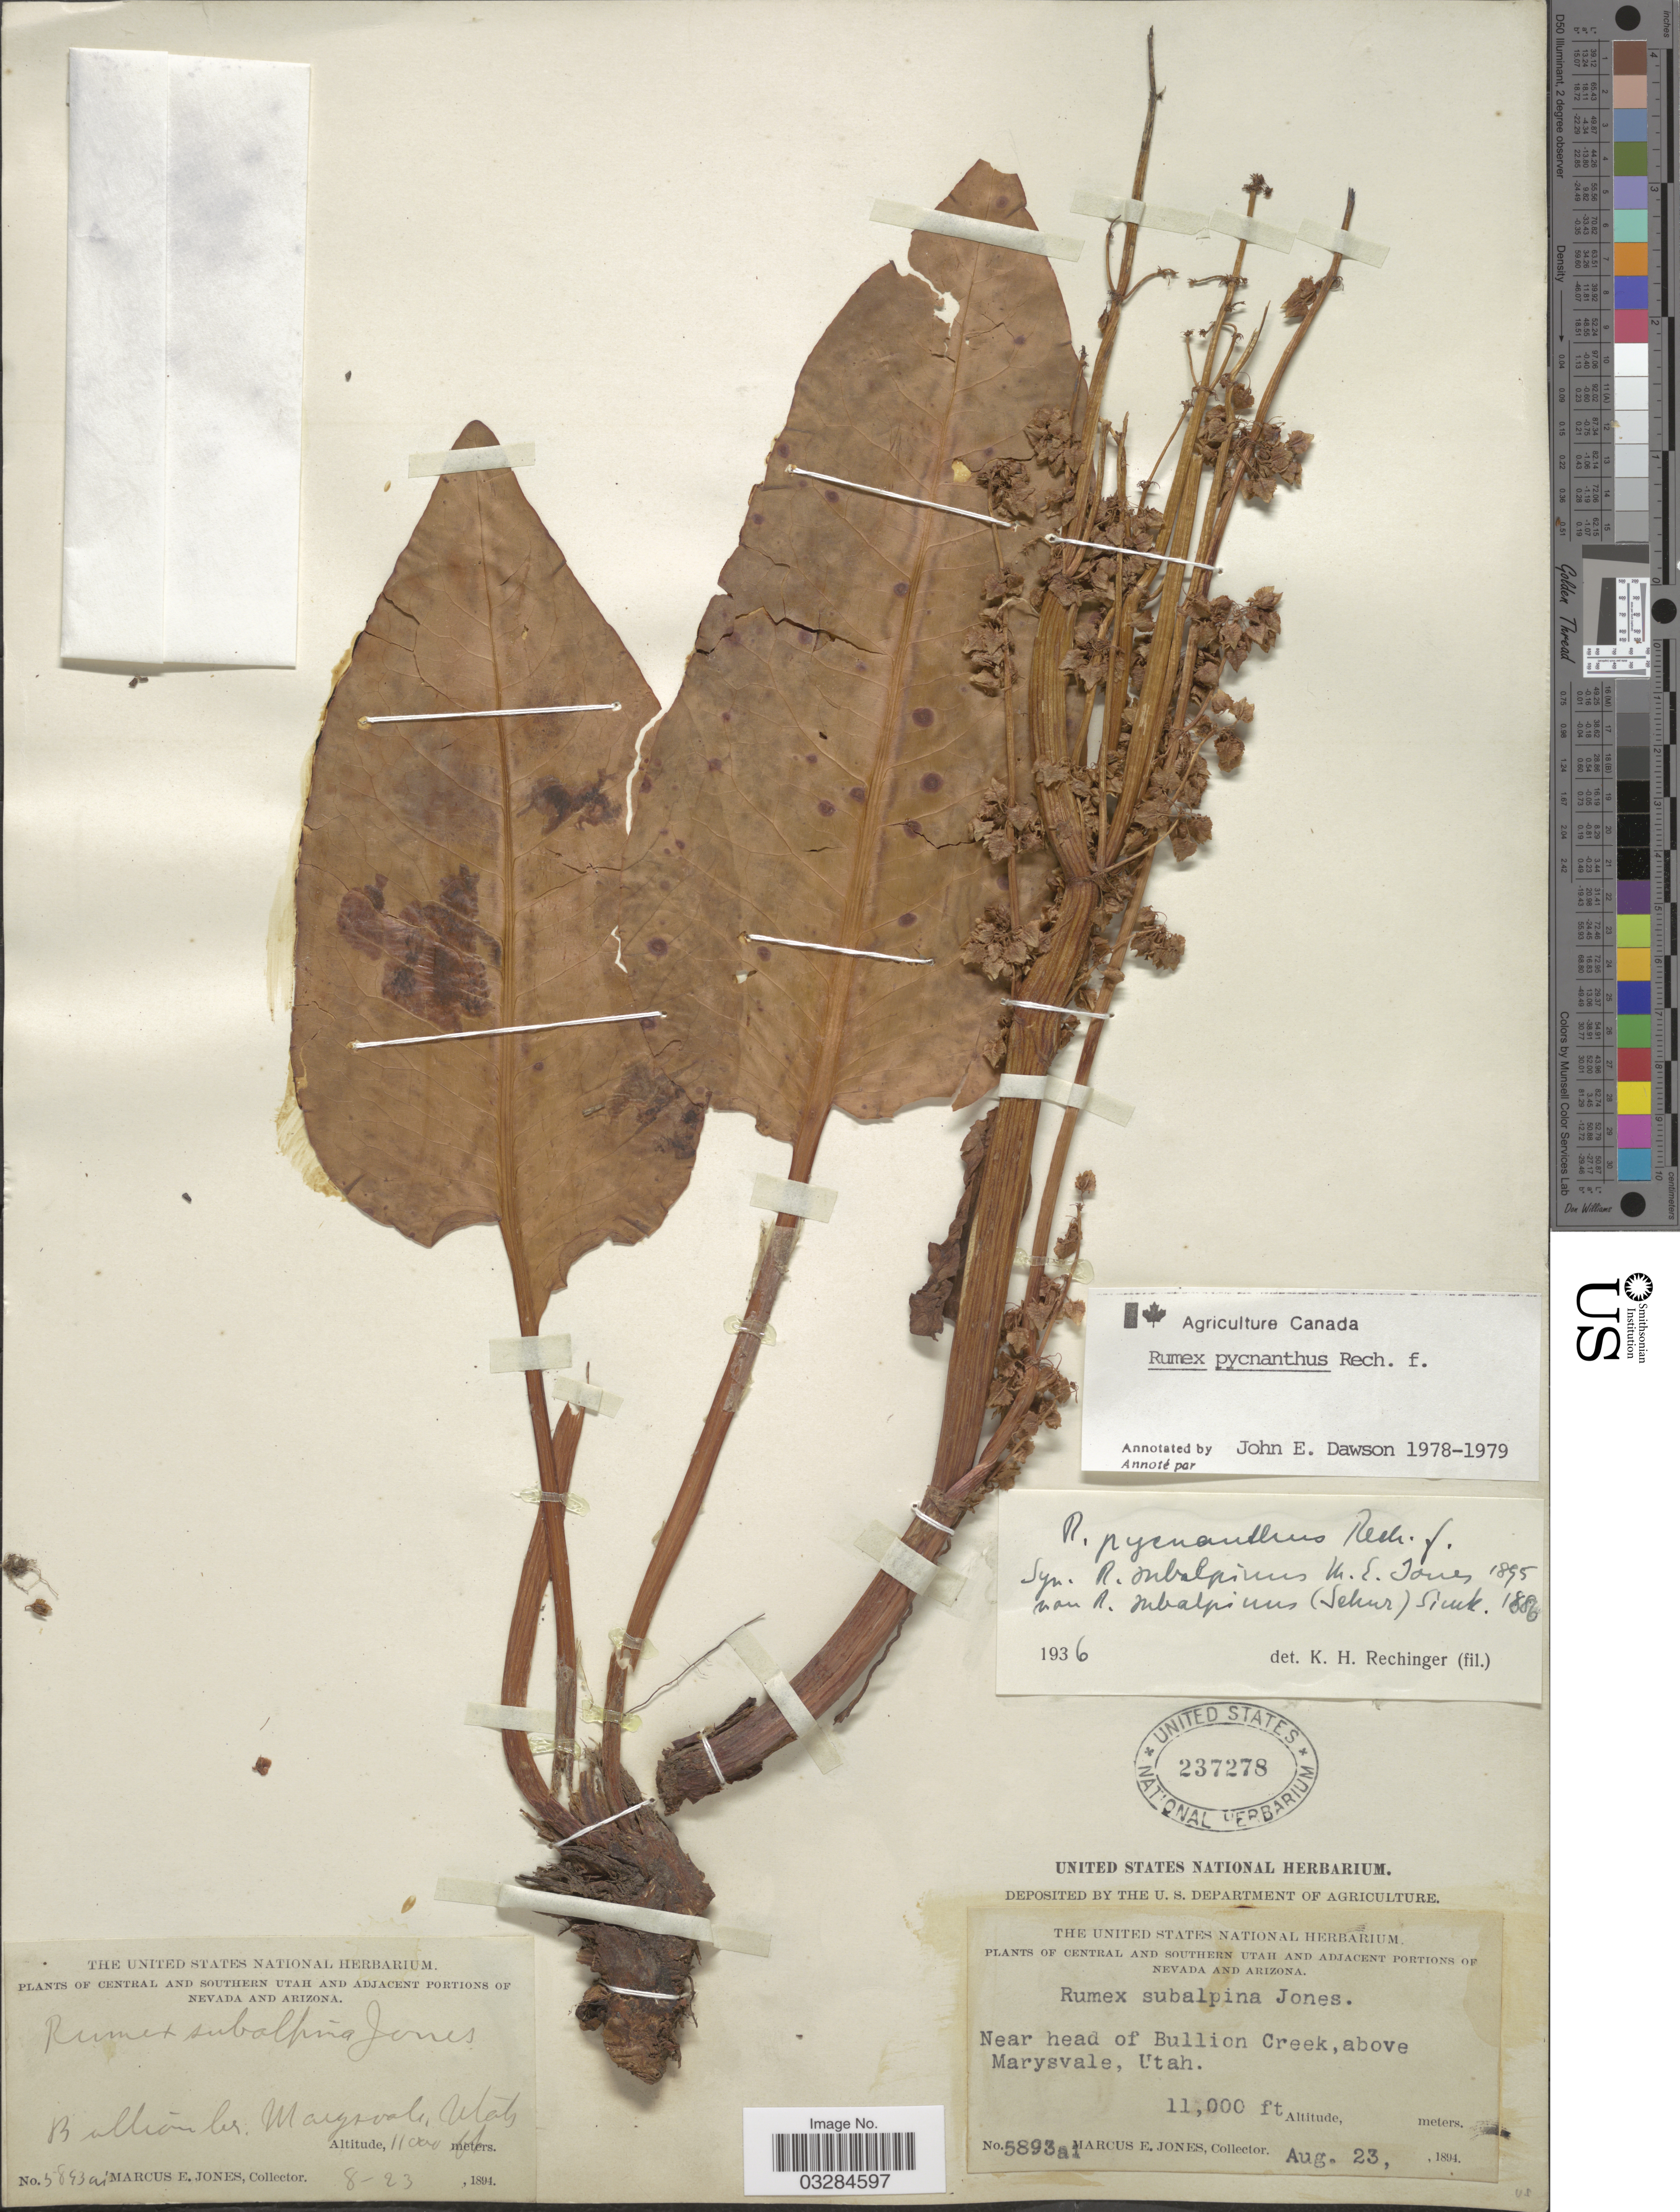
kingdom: Plantae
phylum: Tracheophyta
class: Magnoliopsida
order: Caryophyllales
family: Polygonaceae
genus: Rumex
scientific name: Rumex pycnanthus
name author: Rech. f.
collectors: M. E. Jones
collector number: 5893ai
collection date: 1894-08-23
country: United States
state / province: Utah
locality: Central and Southern Utah, Near head of Bullion Creek, above Marysvale.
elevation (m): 3353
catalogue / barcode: US 237278